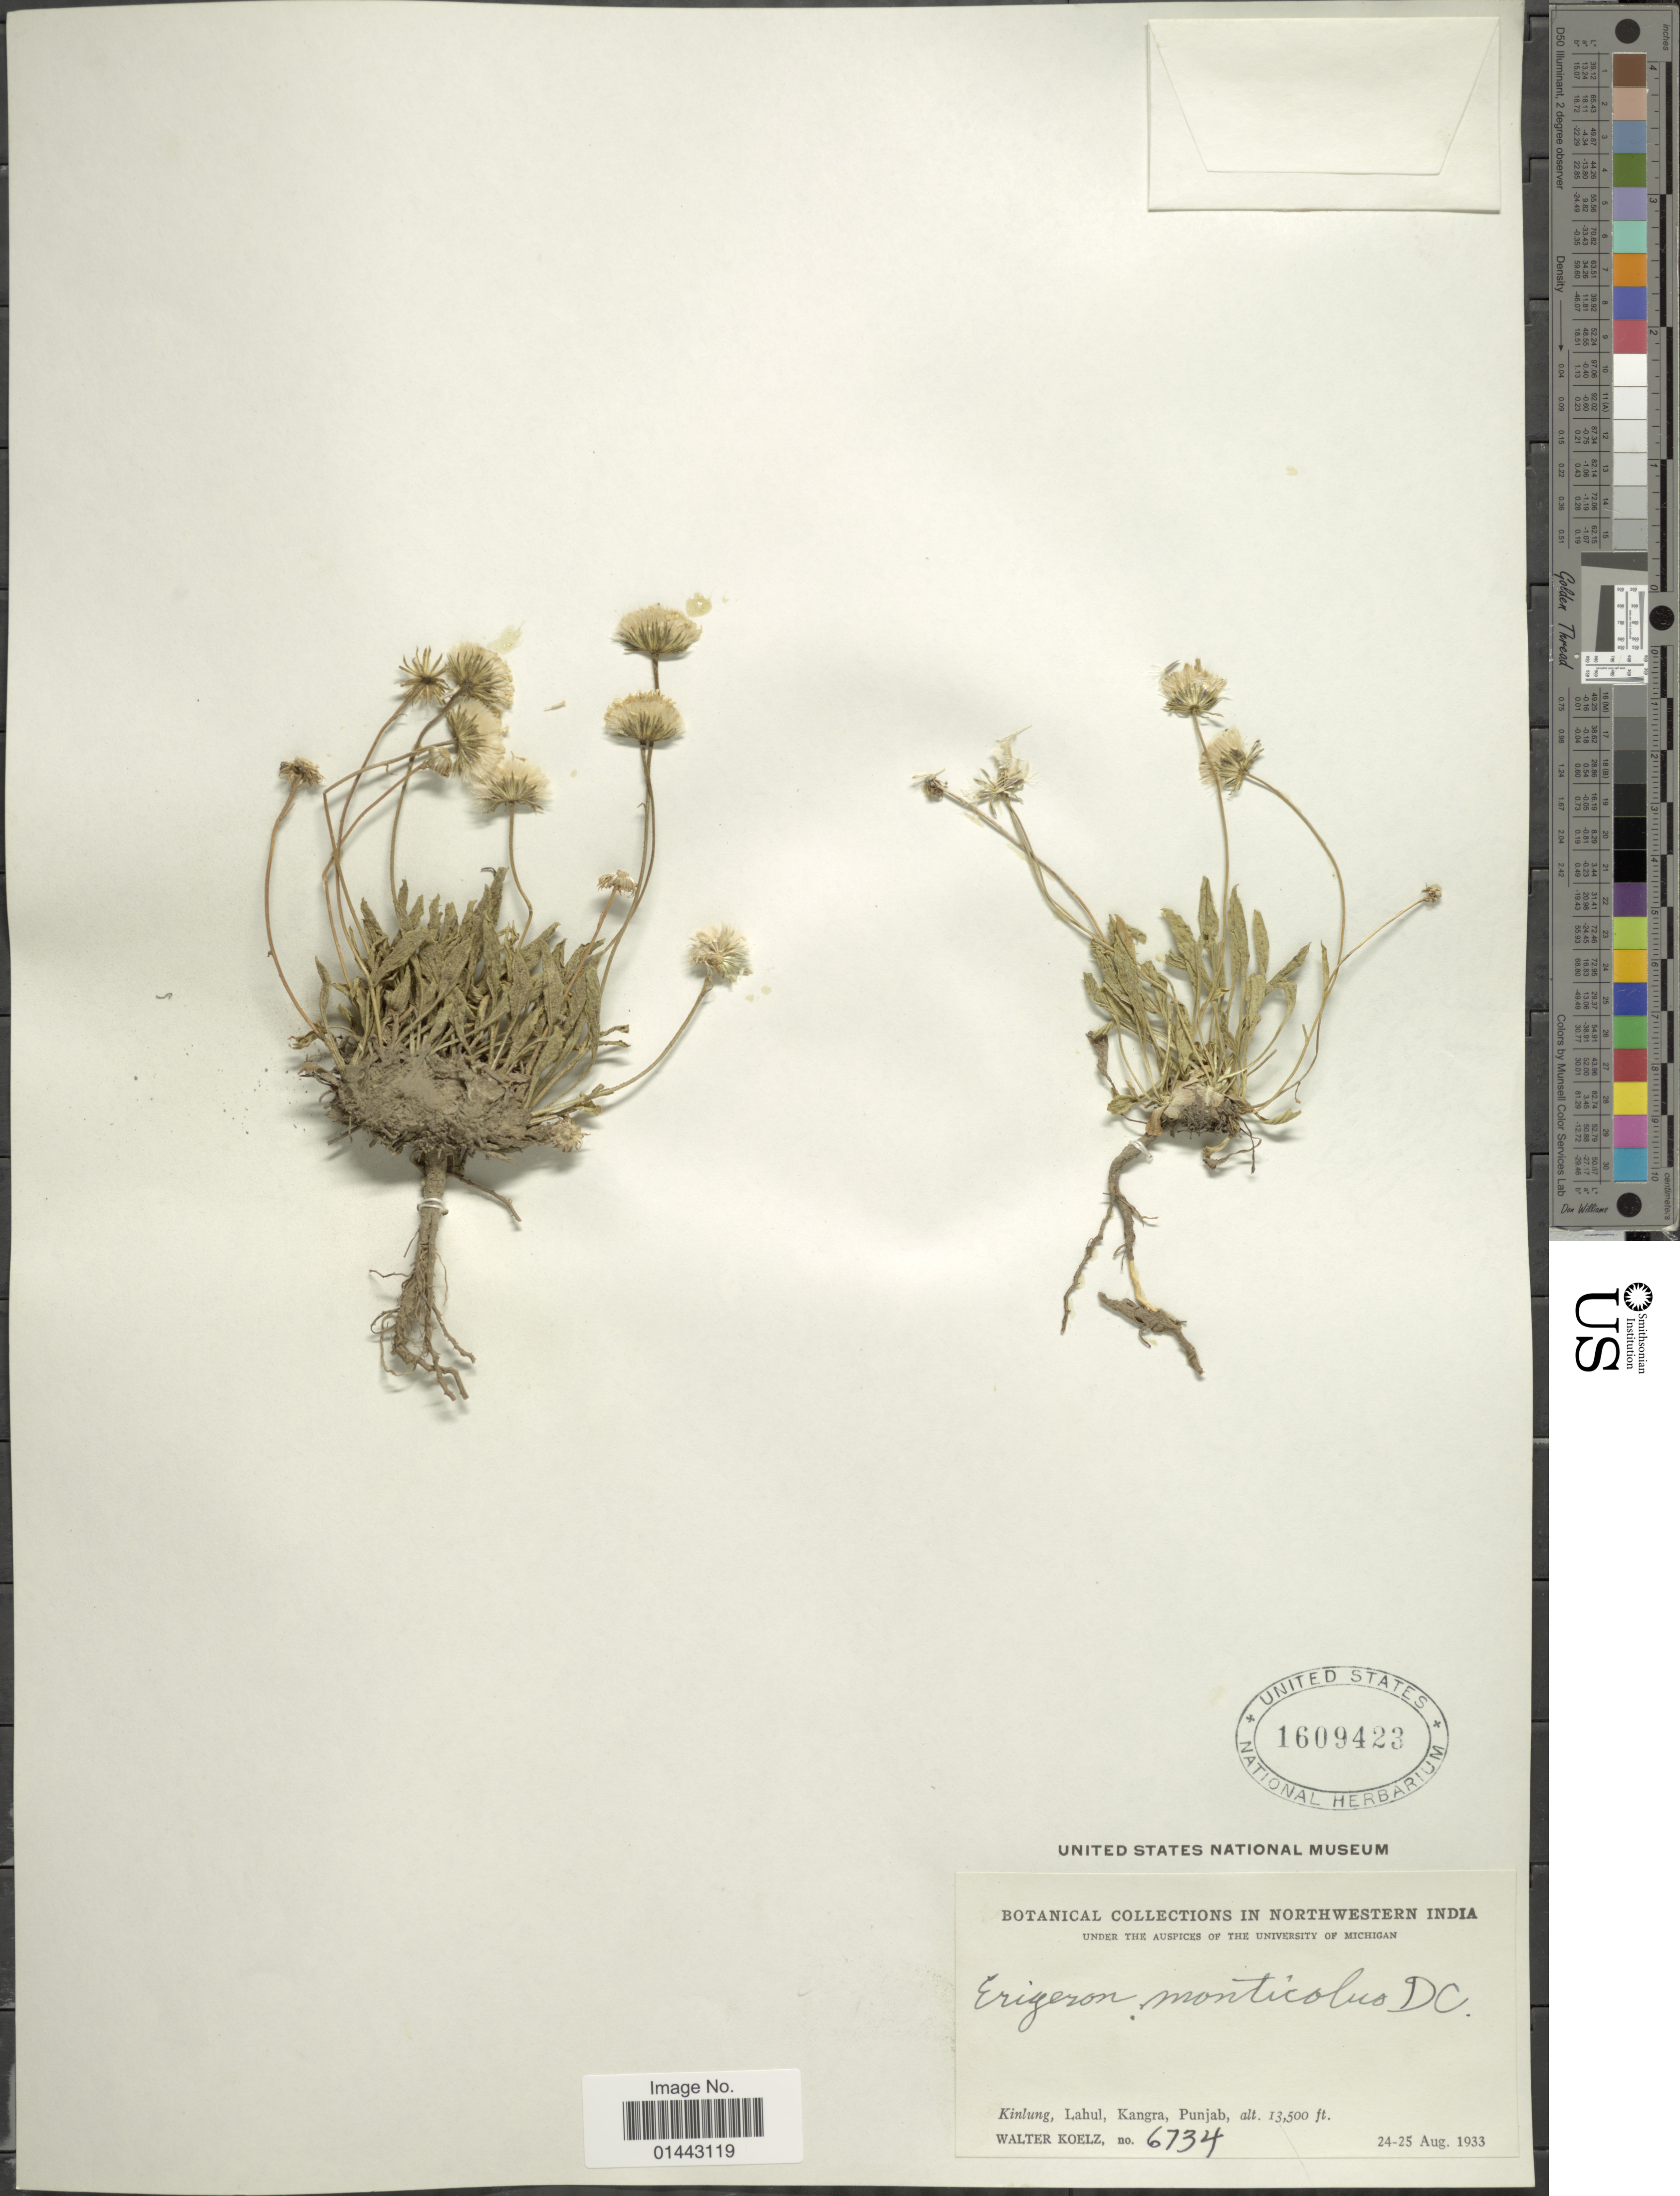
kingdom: Plantae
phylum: Tracheophyta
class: Magnoliopsida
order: Asterales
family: Asteraceae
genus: Erigeron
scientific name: Erigeron monticolus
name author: DC.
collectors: W. N. Koelz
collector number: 6734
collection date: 1933-08-24/1933-08-25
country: India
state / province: Himachal Pradesh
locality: Northwestern India, Kinlung, Lahul, Kangra.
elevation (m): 4115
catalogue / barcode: US 1609423